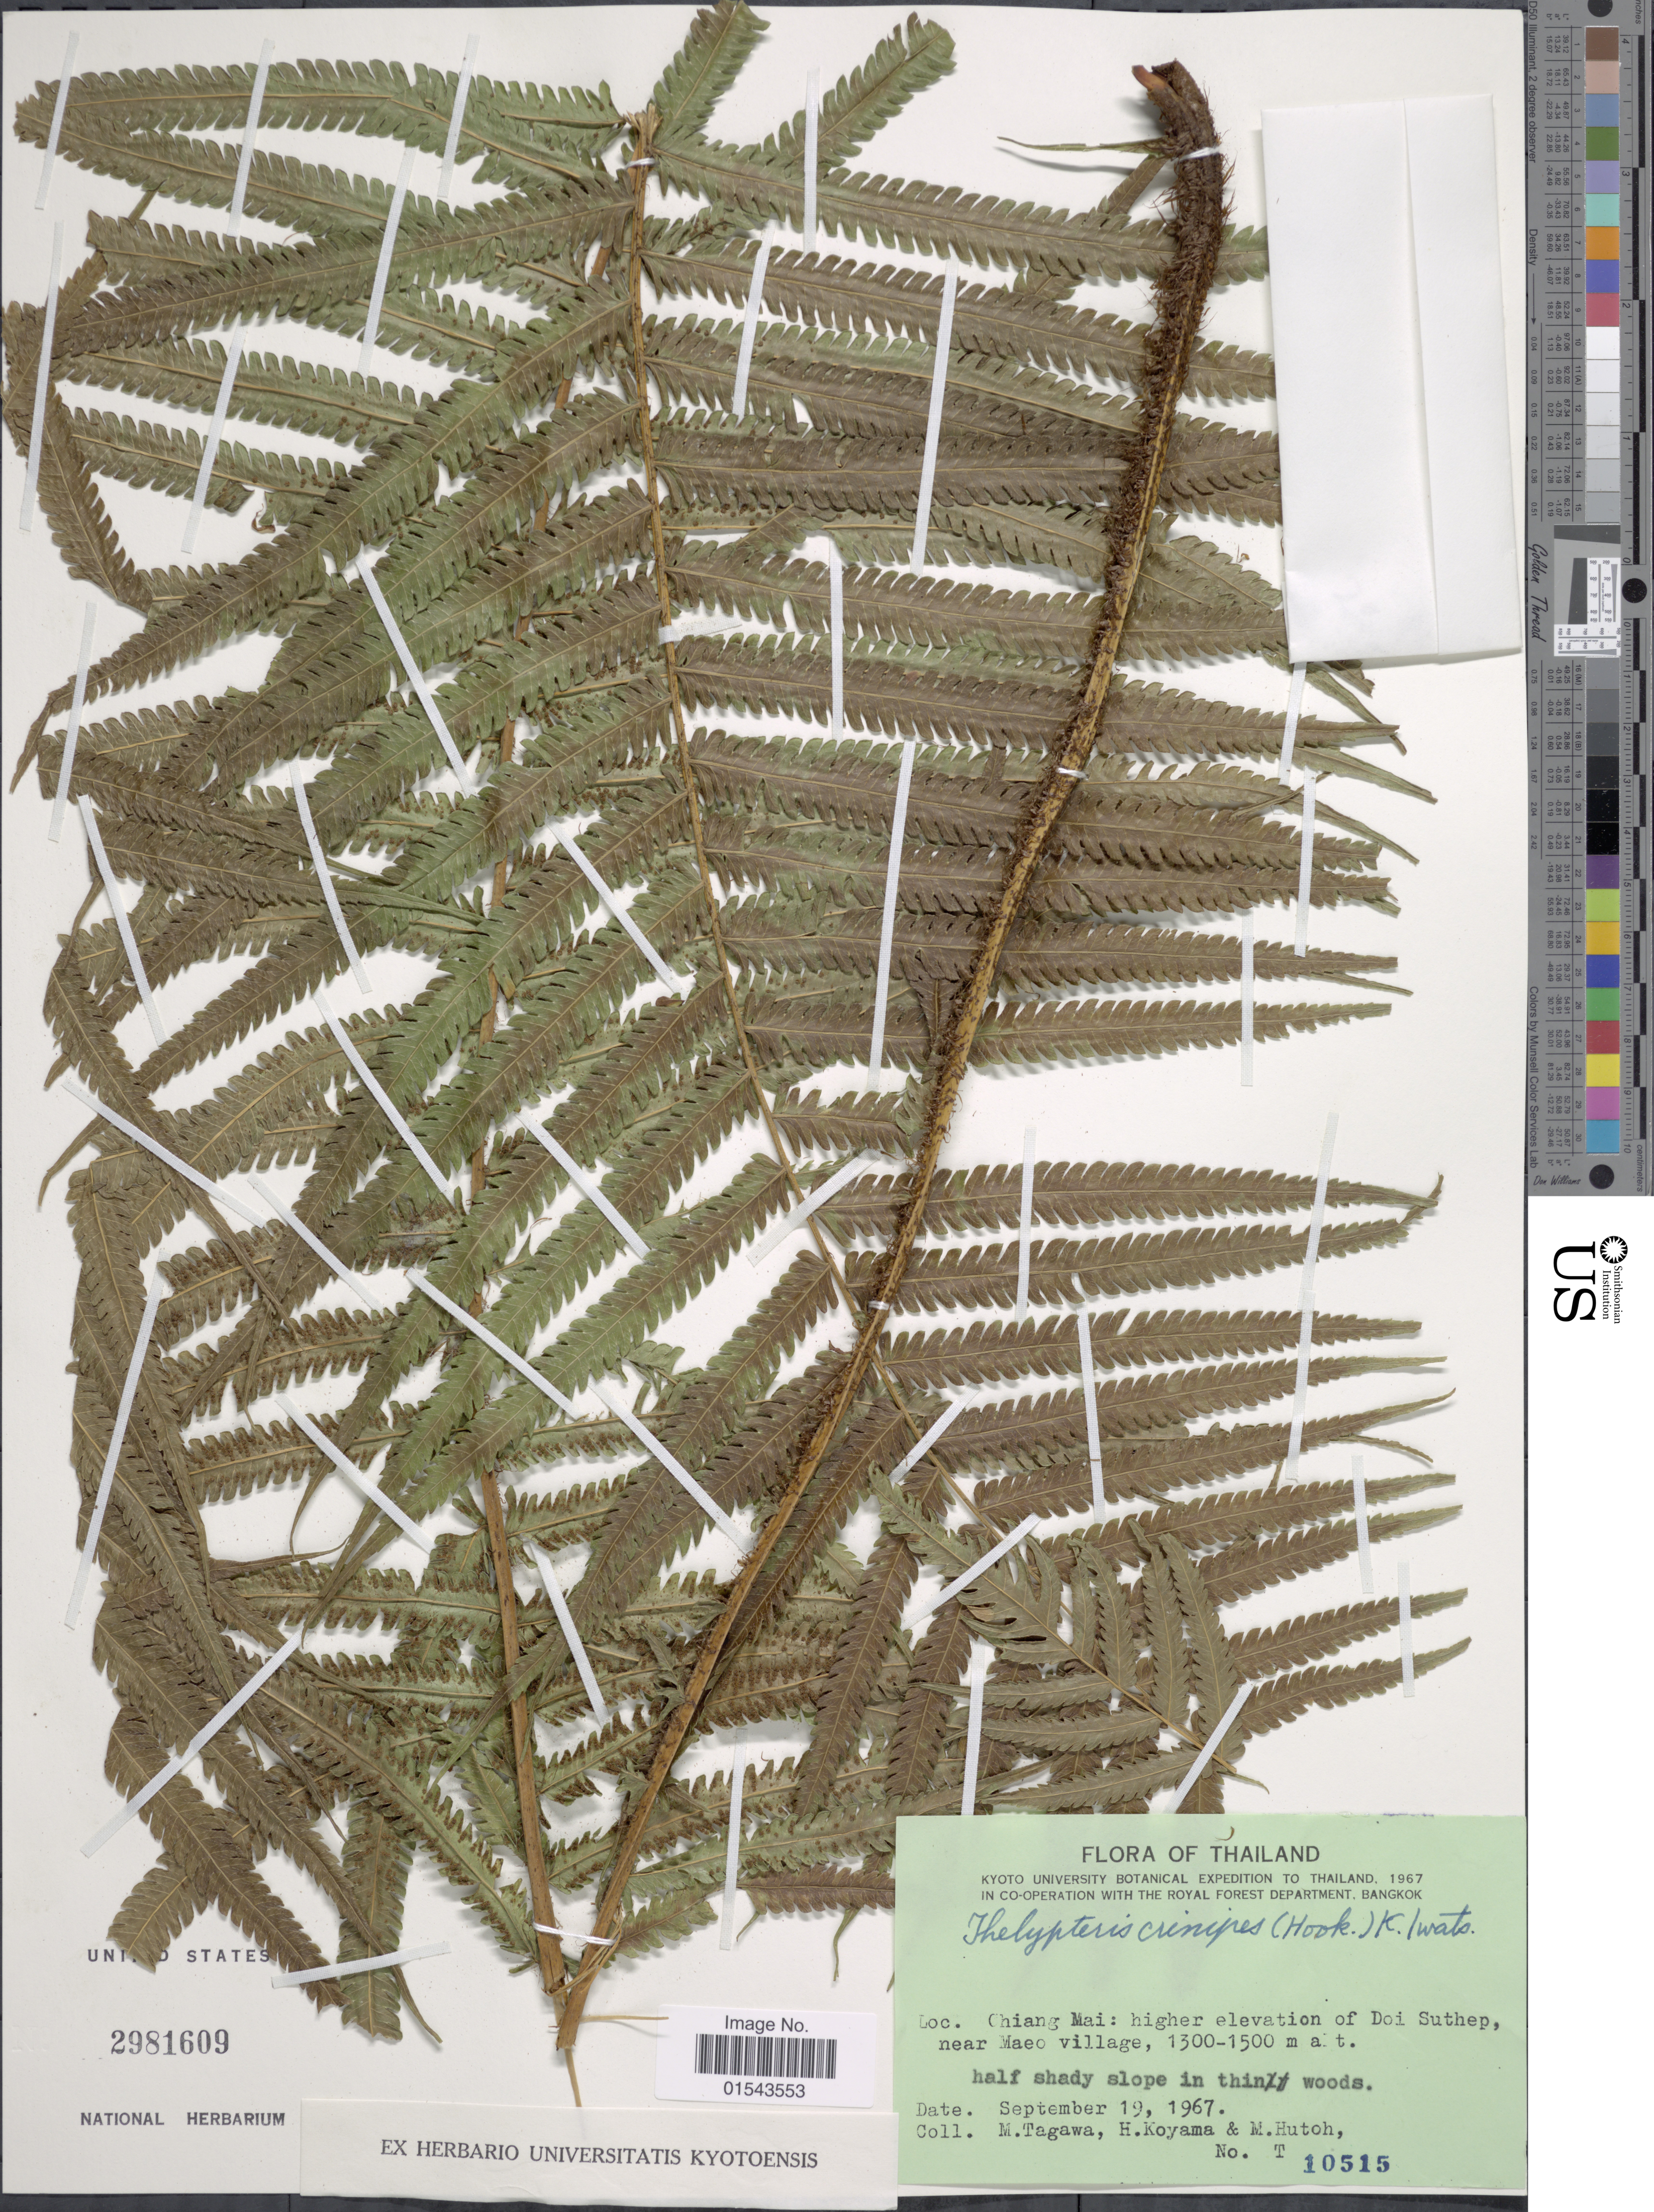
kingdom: Plantae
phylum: Tracheophyta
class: Polypodiopsida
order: Polypodiales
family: Thelypteridaceae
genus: Christella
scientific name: Christella crinipes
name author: (Hook.) Holttum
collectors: M. Tagawa, H. Koyama & M. Hutoh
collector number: T 10515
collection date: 1967-09-19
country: Thailand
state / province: Chiang Mai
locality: Chiang Mai: higher elevation of Doi Suthep, neart Maeo village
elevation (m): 1300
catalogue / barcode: US 2981609